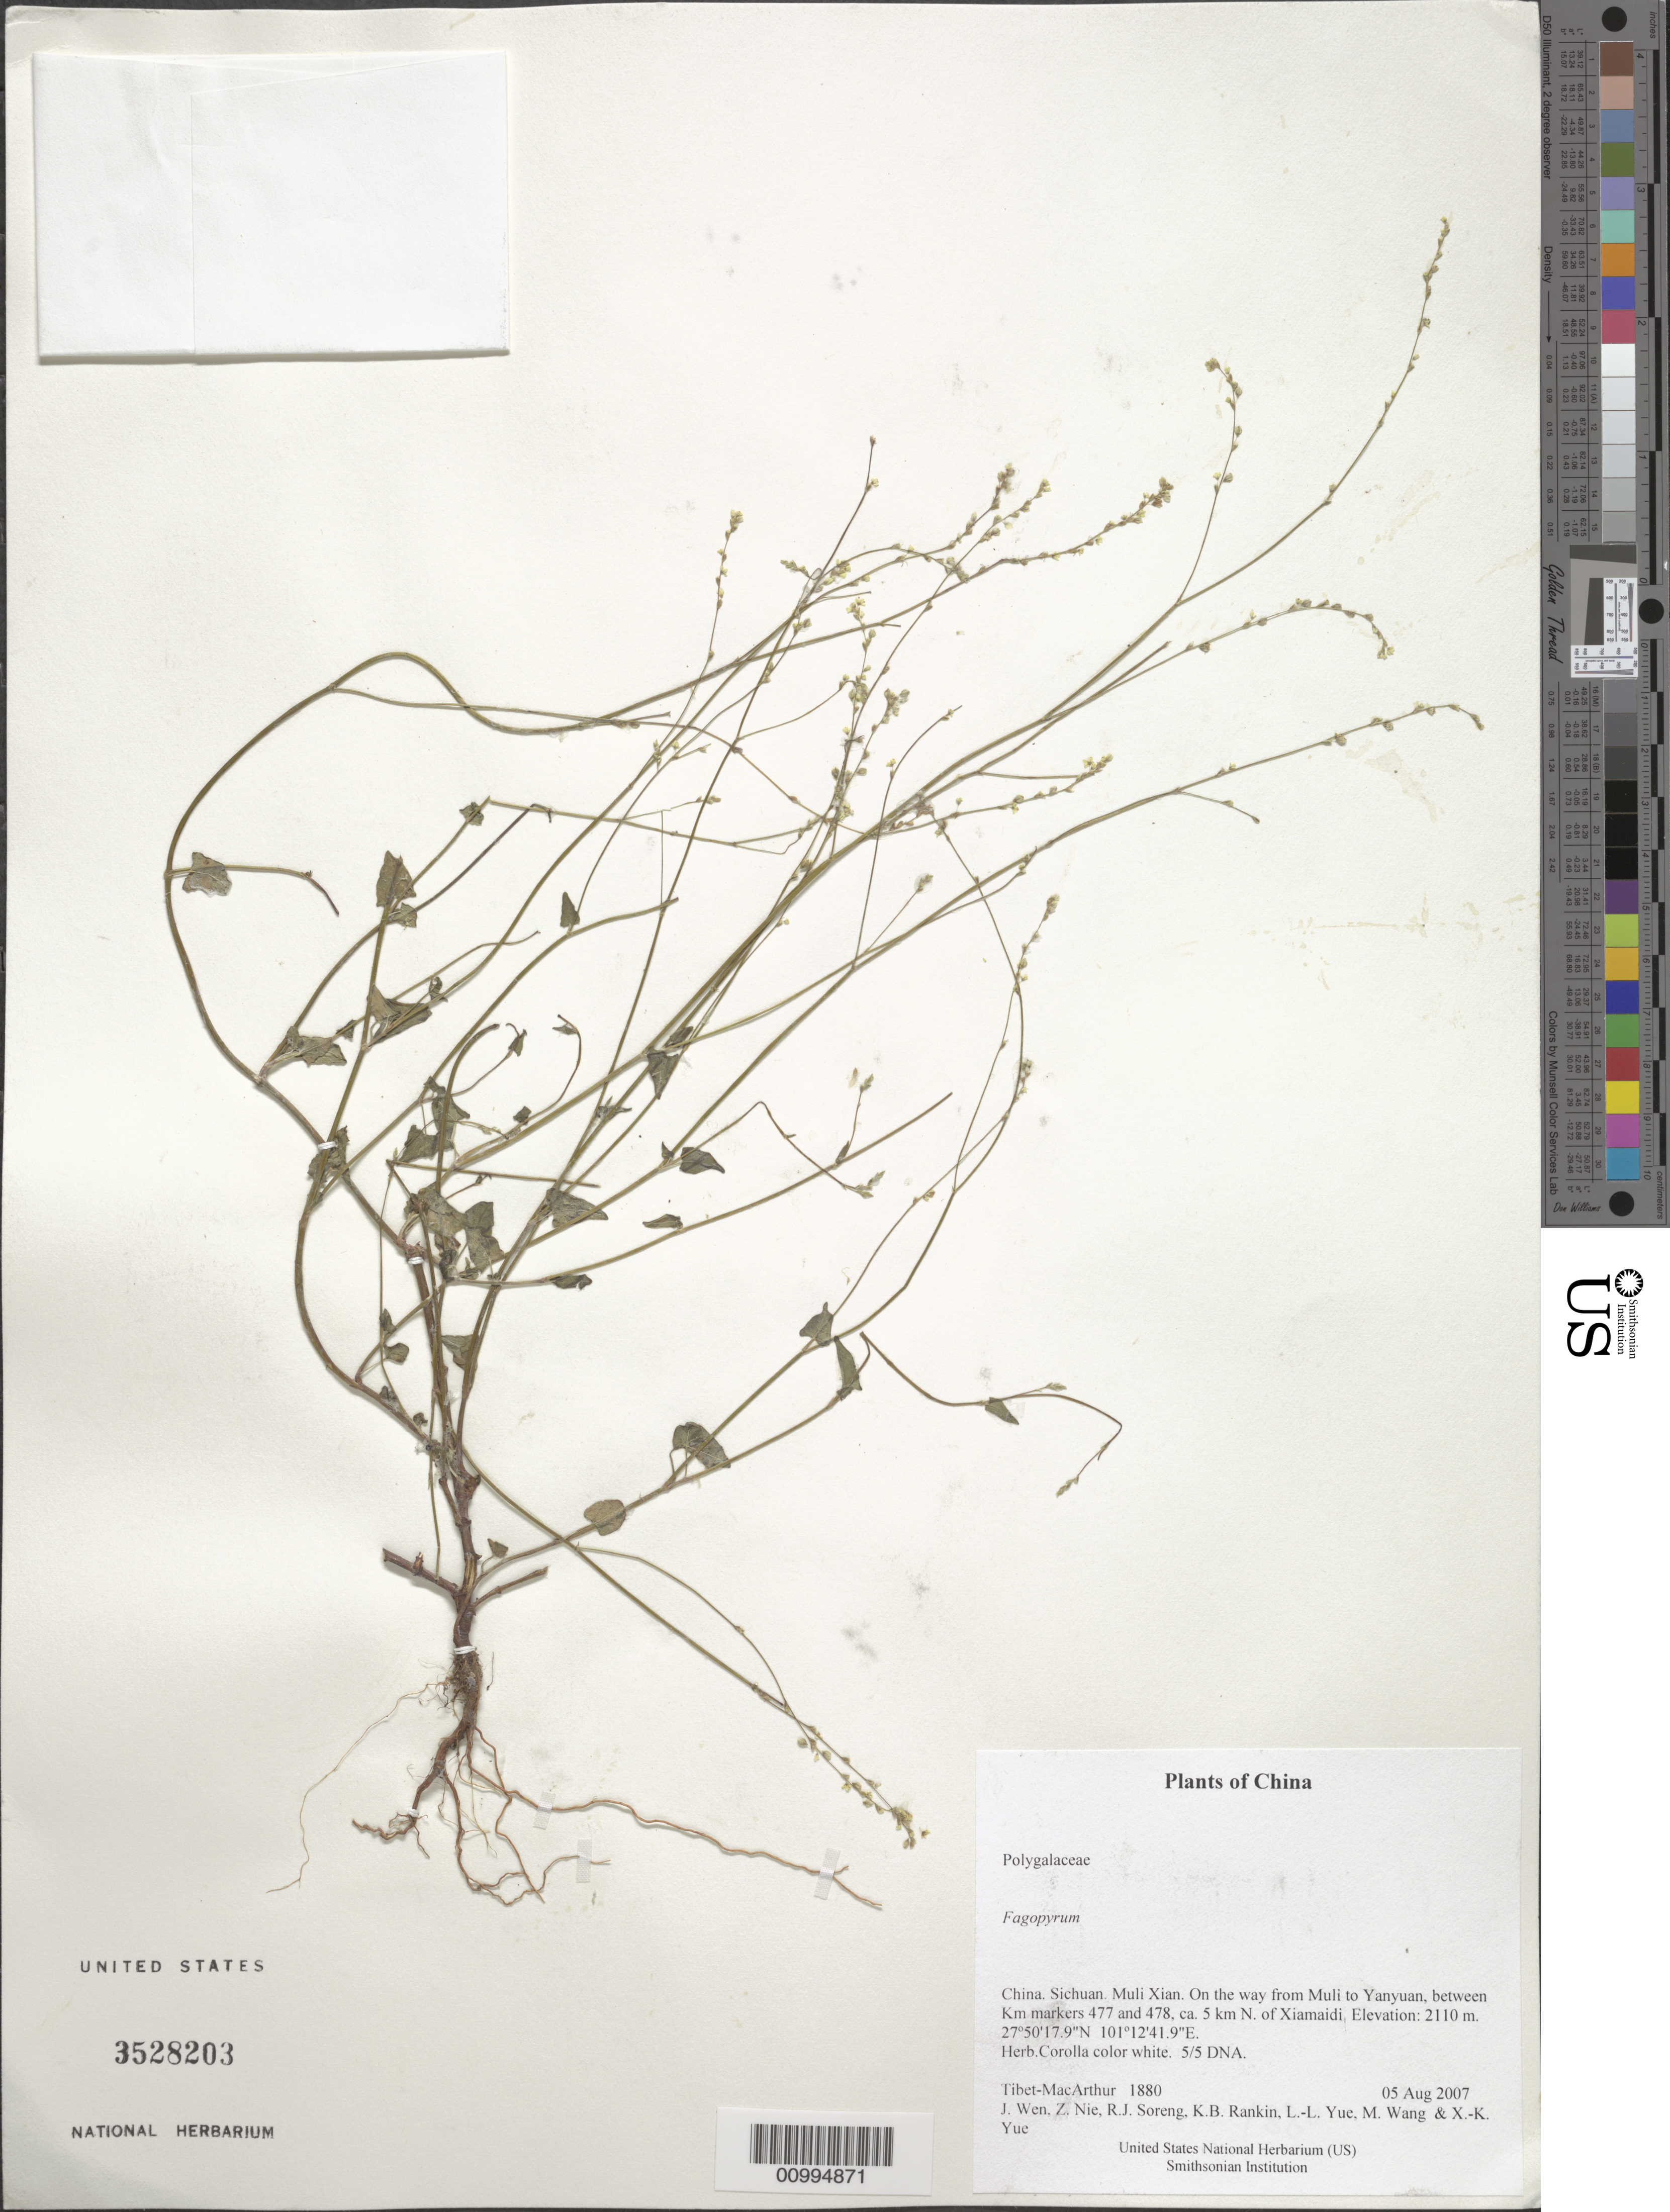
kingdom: Plantae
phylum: Tracheophyta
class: Magnoliopsida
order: Caryophyllales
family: Polygonaceae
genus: Fagopyrum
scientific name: Fagopyrum sp.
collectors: Tibet-MacArthur, J. Wen, Z. Nie, R. J. Soreng, K. Rankin, L. Yue, M. Wang & X. Yue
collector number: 1880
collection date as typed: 05 Aug 2007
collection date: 2007-08-05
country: China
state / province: Sichuan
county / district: Muli Xian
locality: On the way from Muli to Yanyuan, between Km markers 477 and 478, ca. 5 km N. of Xiamaidi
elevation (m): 2110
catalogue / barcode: US 3528203